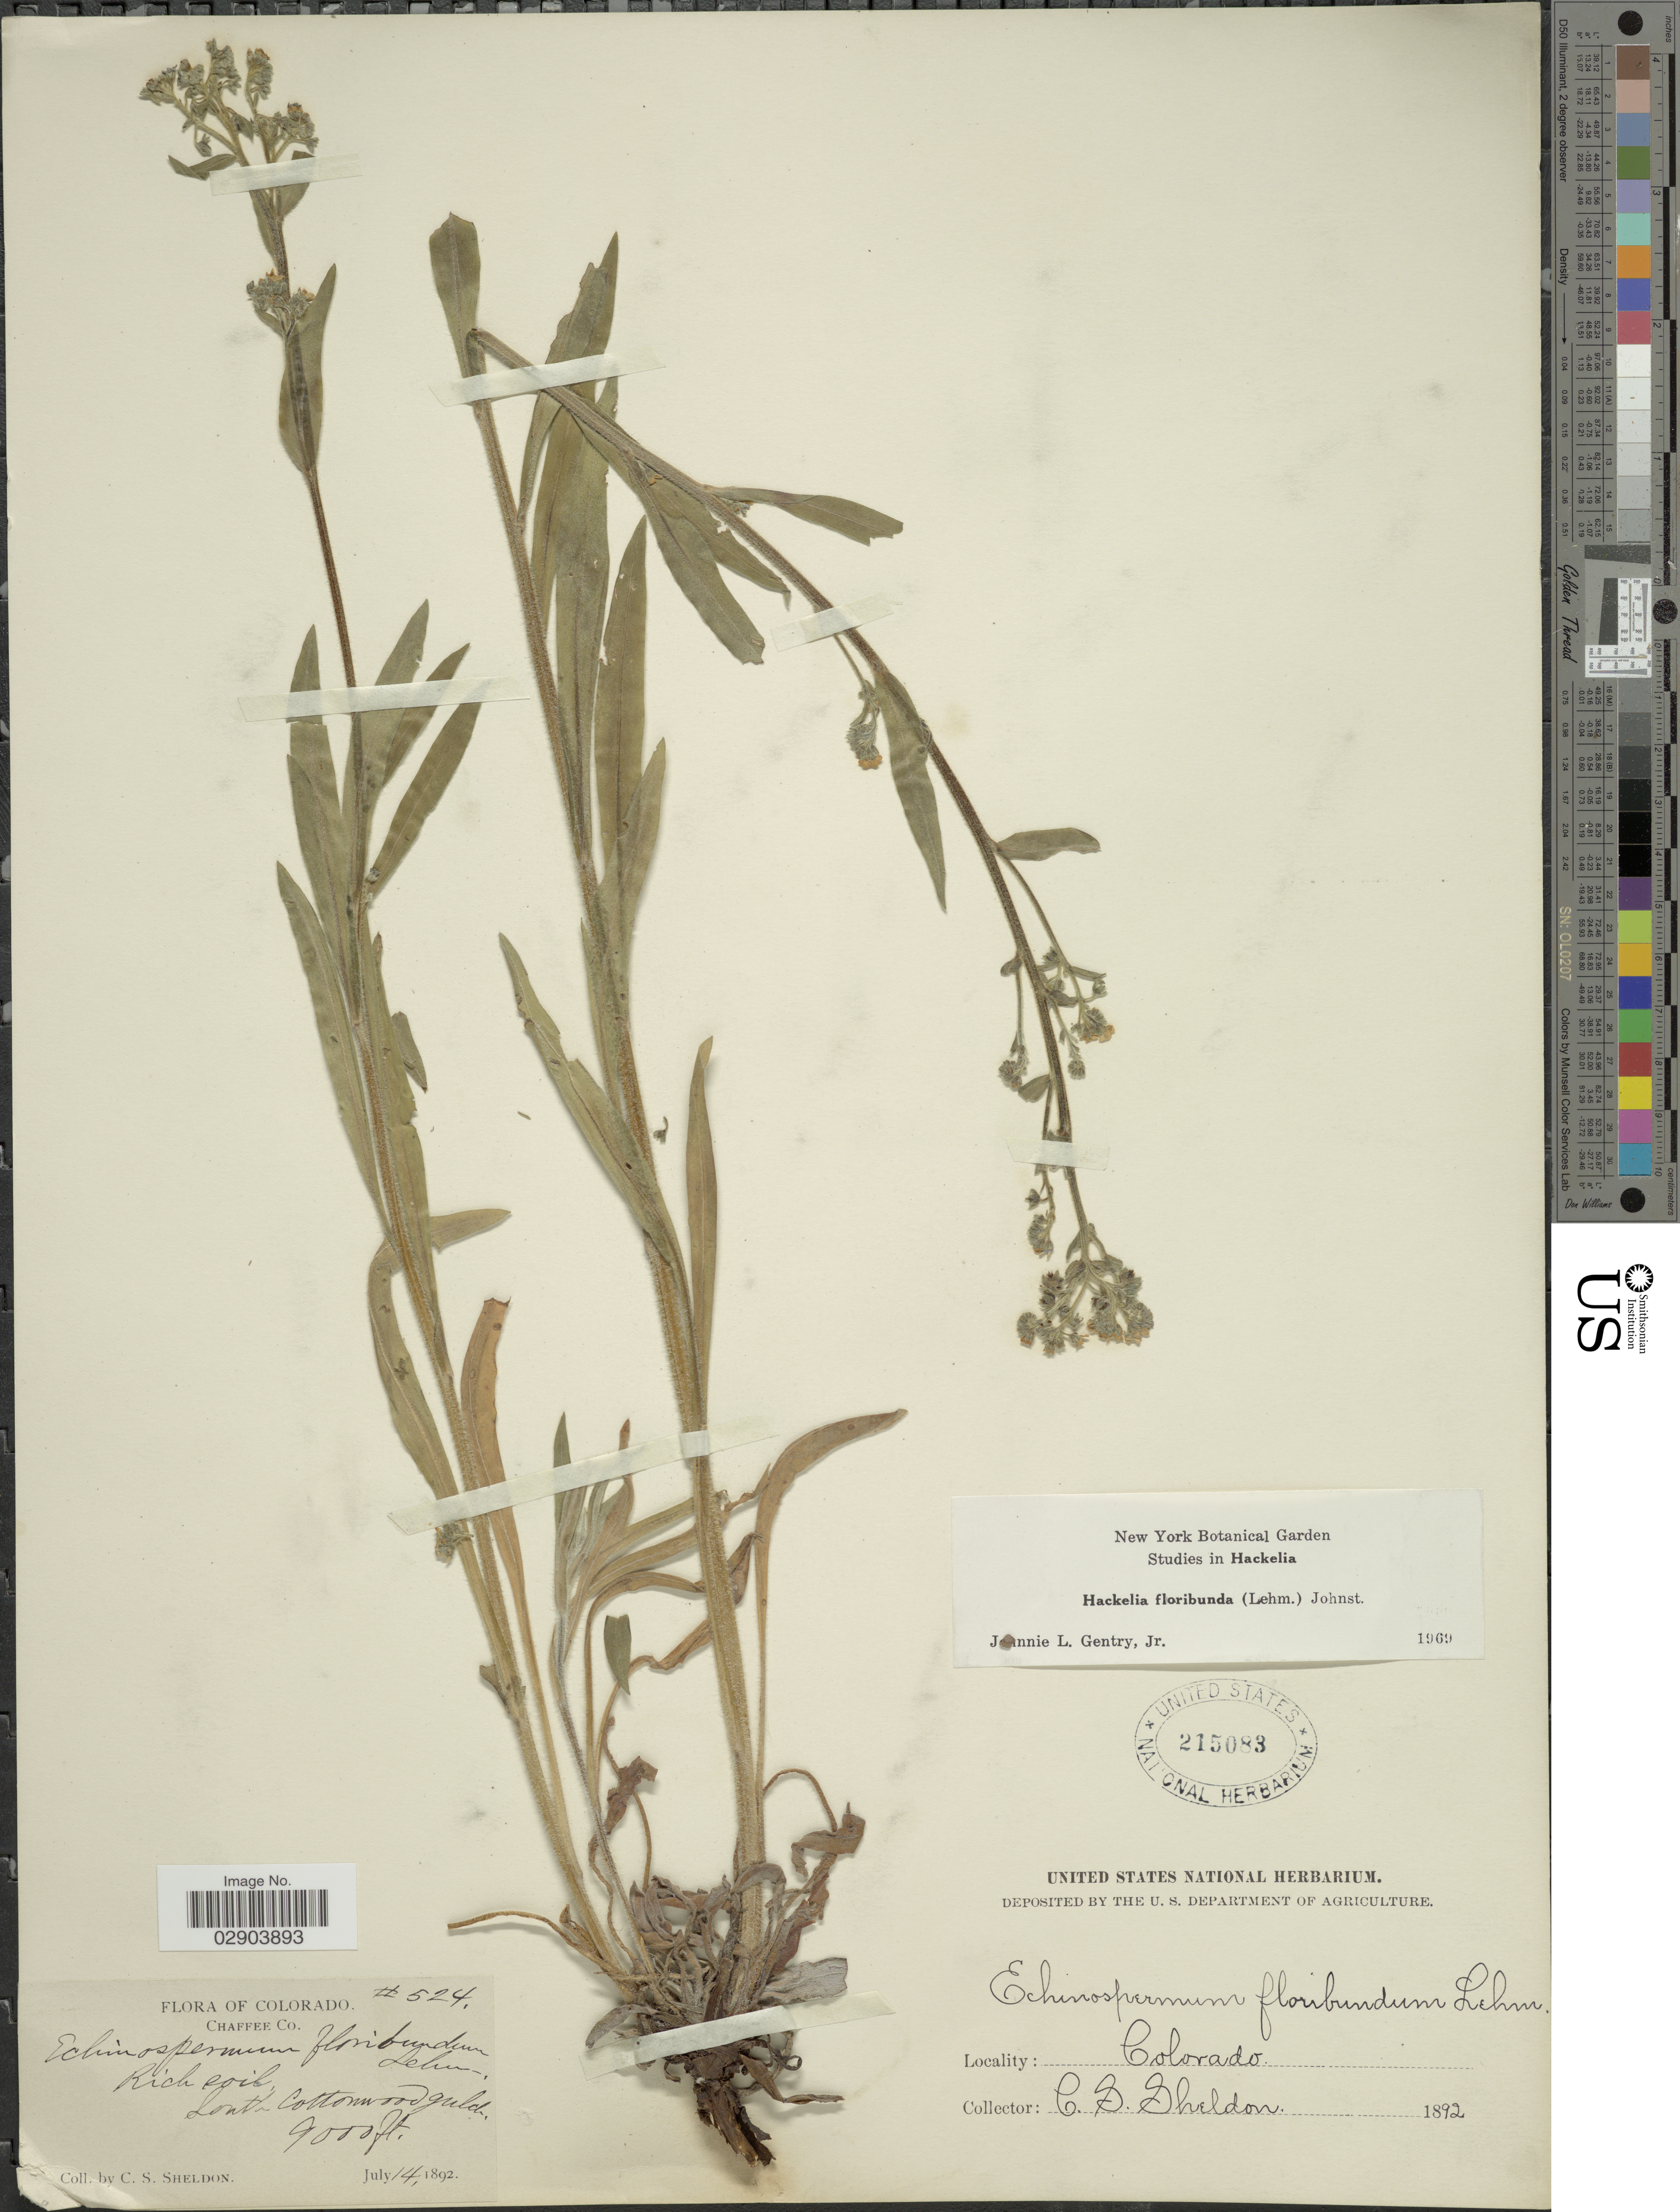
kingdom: Plantae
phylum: Tracheophyta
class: Magnoliopsida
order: Boraginales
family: Boraginaceae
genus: Hackelia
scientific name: Hackelia floribunda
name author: (Lehm.) I.M. Johnst.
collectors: C. S. Sheldon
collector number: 524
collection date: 1892-07-14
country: United States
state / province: Colorado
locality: Chaffee Co., South Cottonwood Gulch.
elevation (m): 2743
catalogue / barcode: US 215083